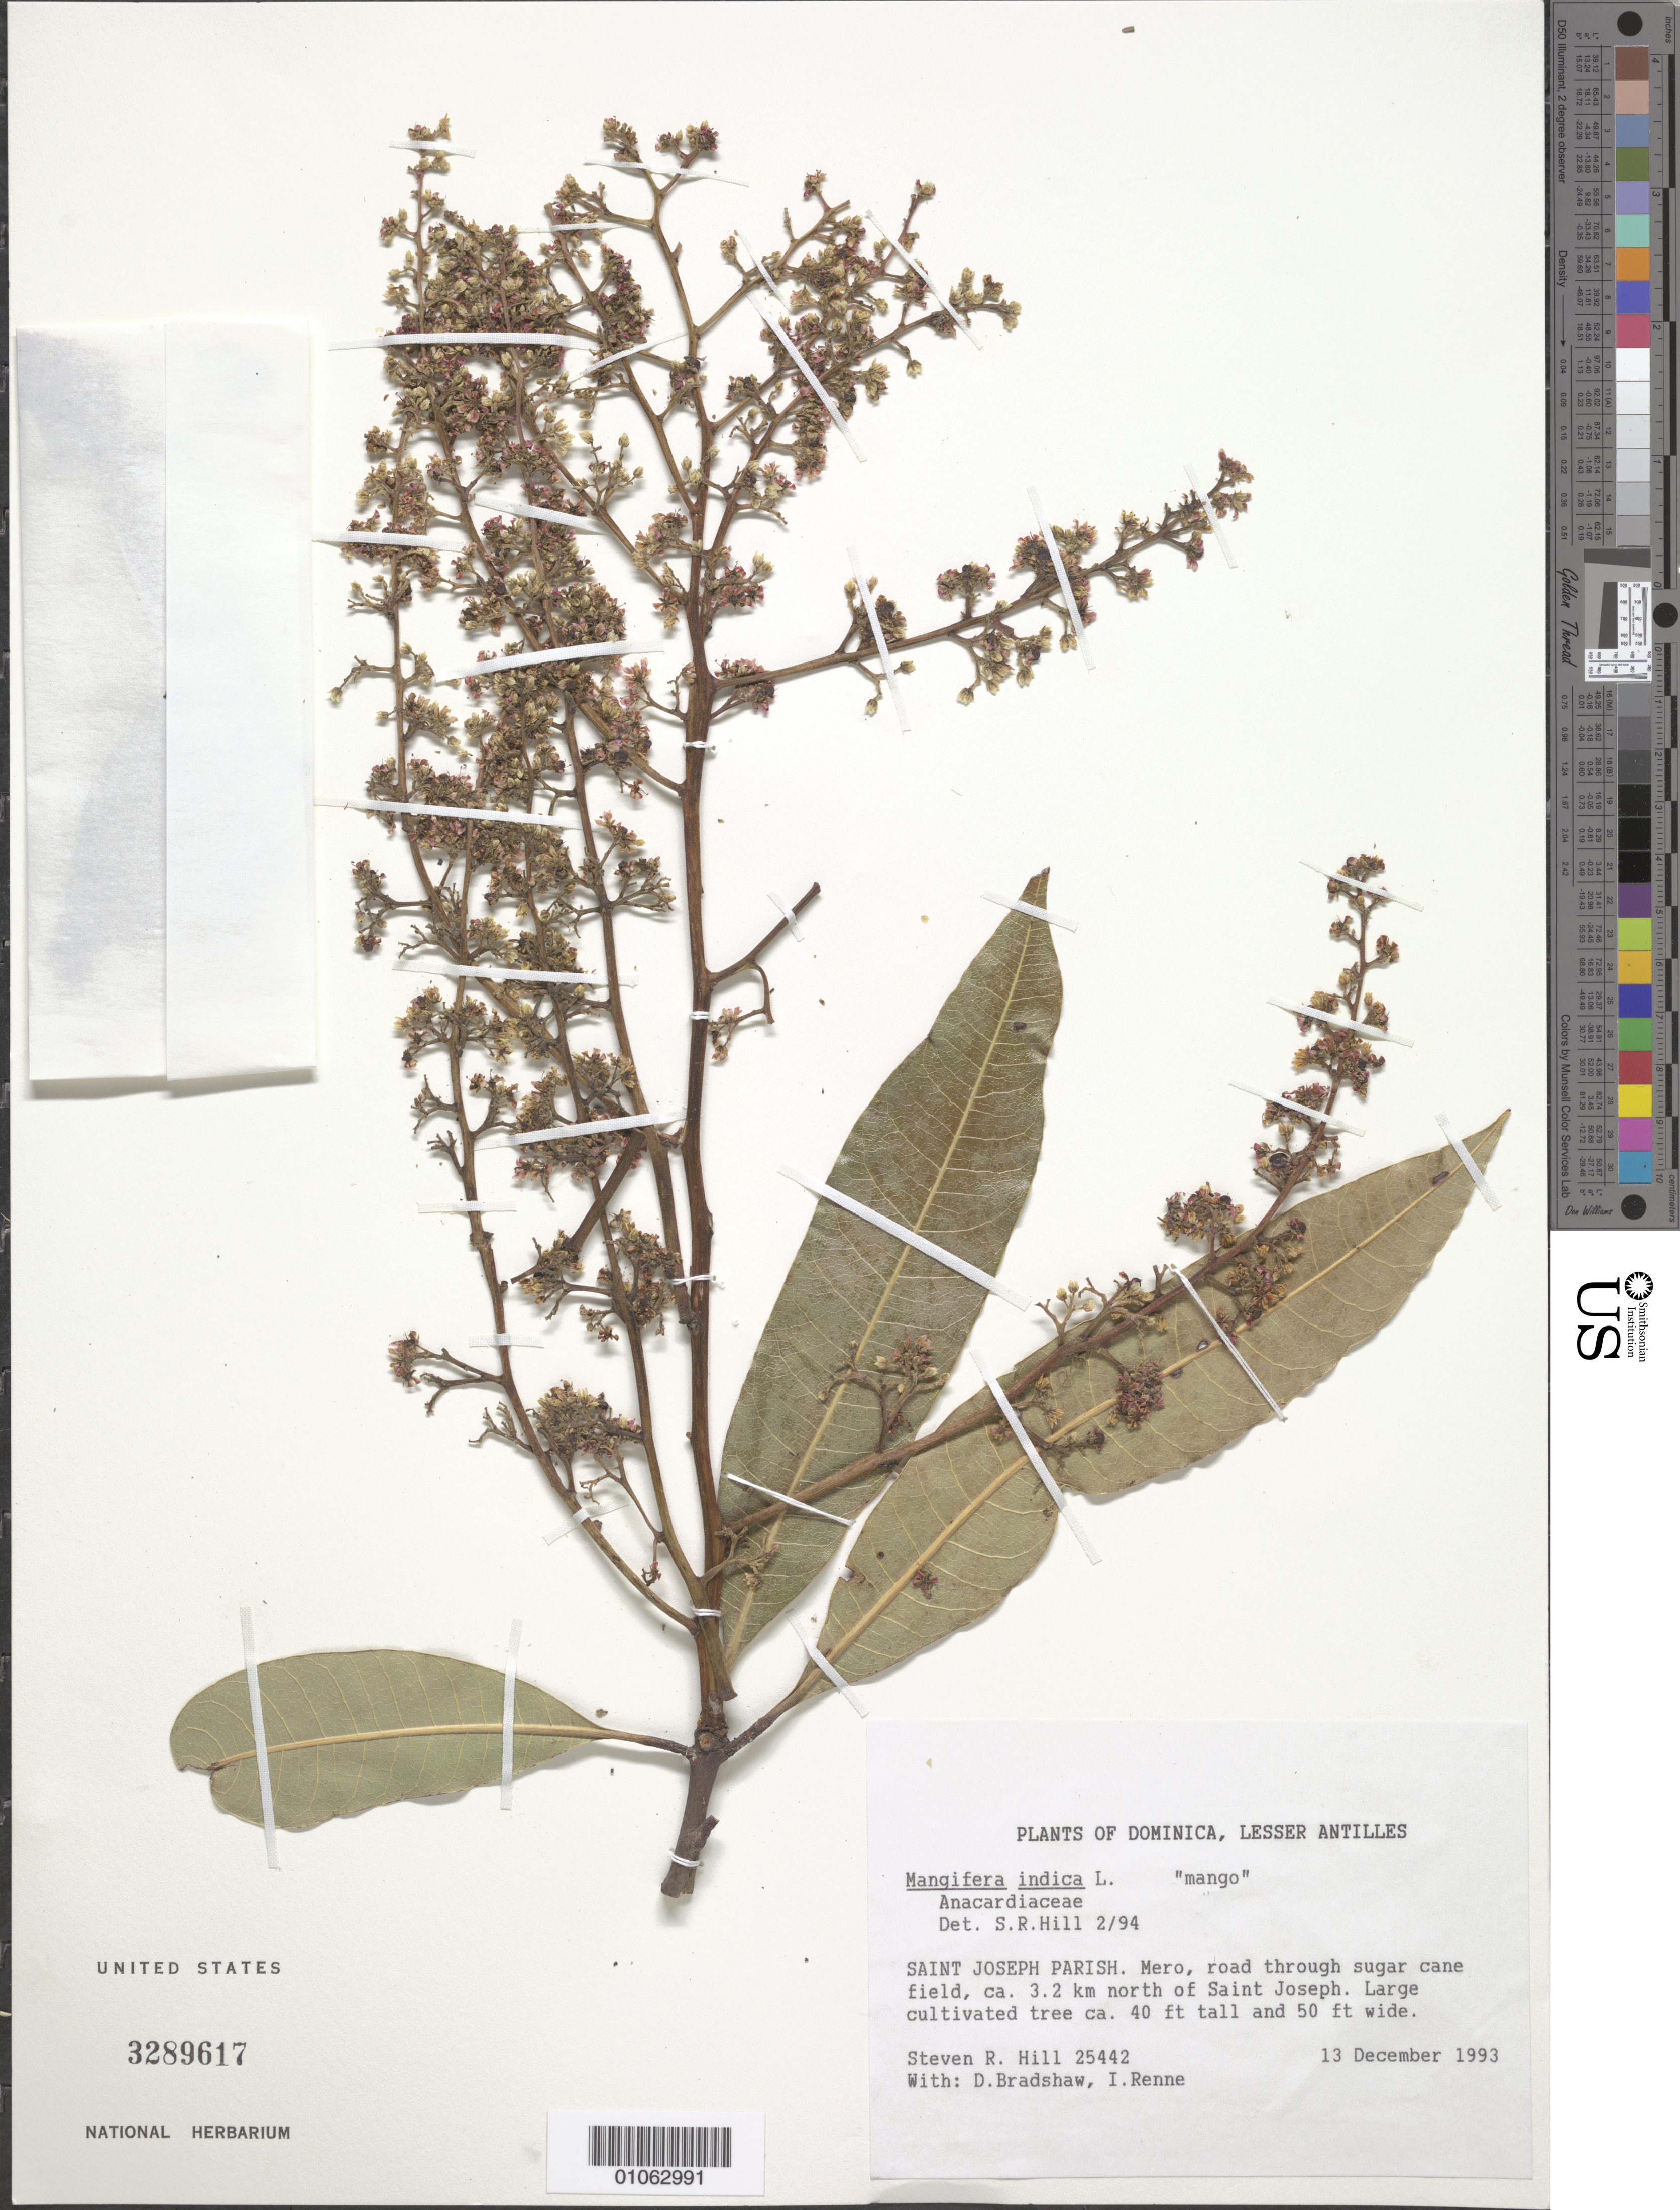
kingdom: Plantae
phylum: Tracheophyta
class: Magnoliopsida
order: Sapindales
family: Anacardiaceae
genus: Mangifera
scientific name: Mangifera indica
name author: L.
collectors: S. R. Hill, D. Bradshaw & I. Renne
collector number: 25442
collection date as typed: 13 Dec 1993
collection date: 1993-12-13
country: Dominica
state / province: St. Joseph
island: Dominica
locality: Mero, road through sugar cane field, ca. 3.2 km. north of Saint Joseph.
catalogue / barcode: US 3289617